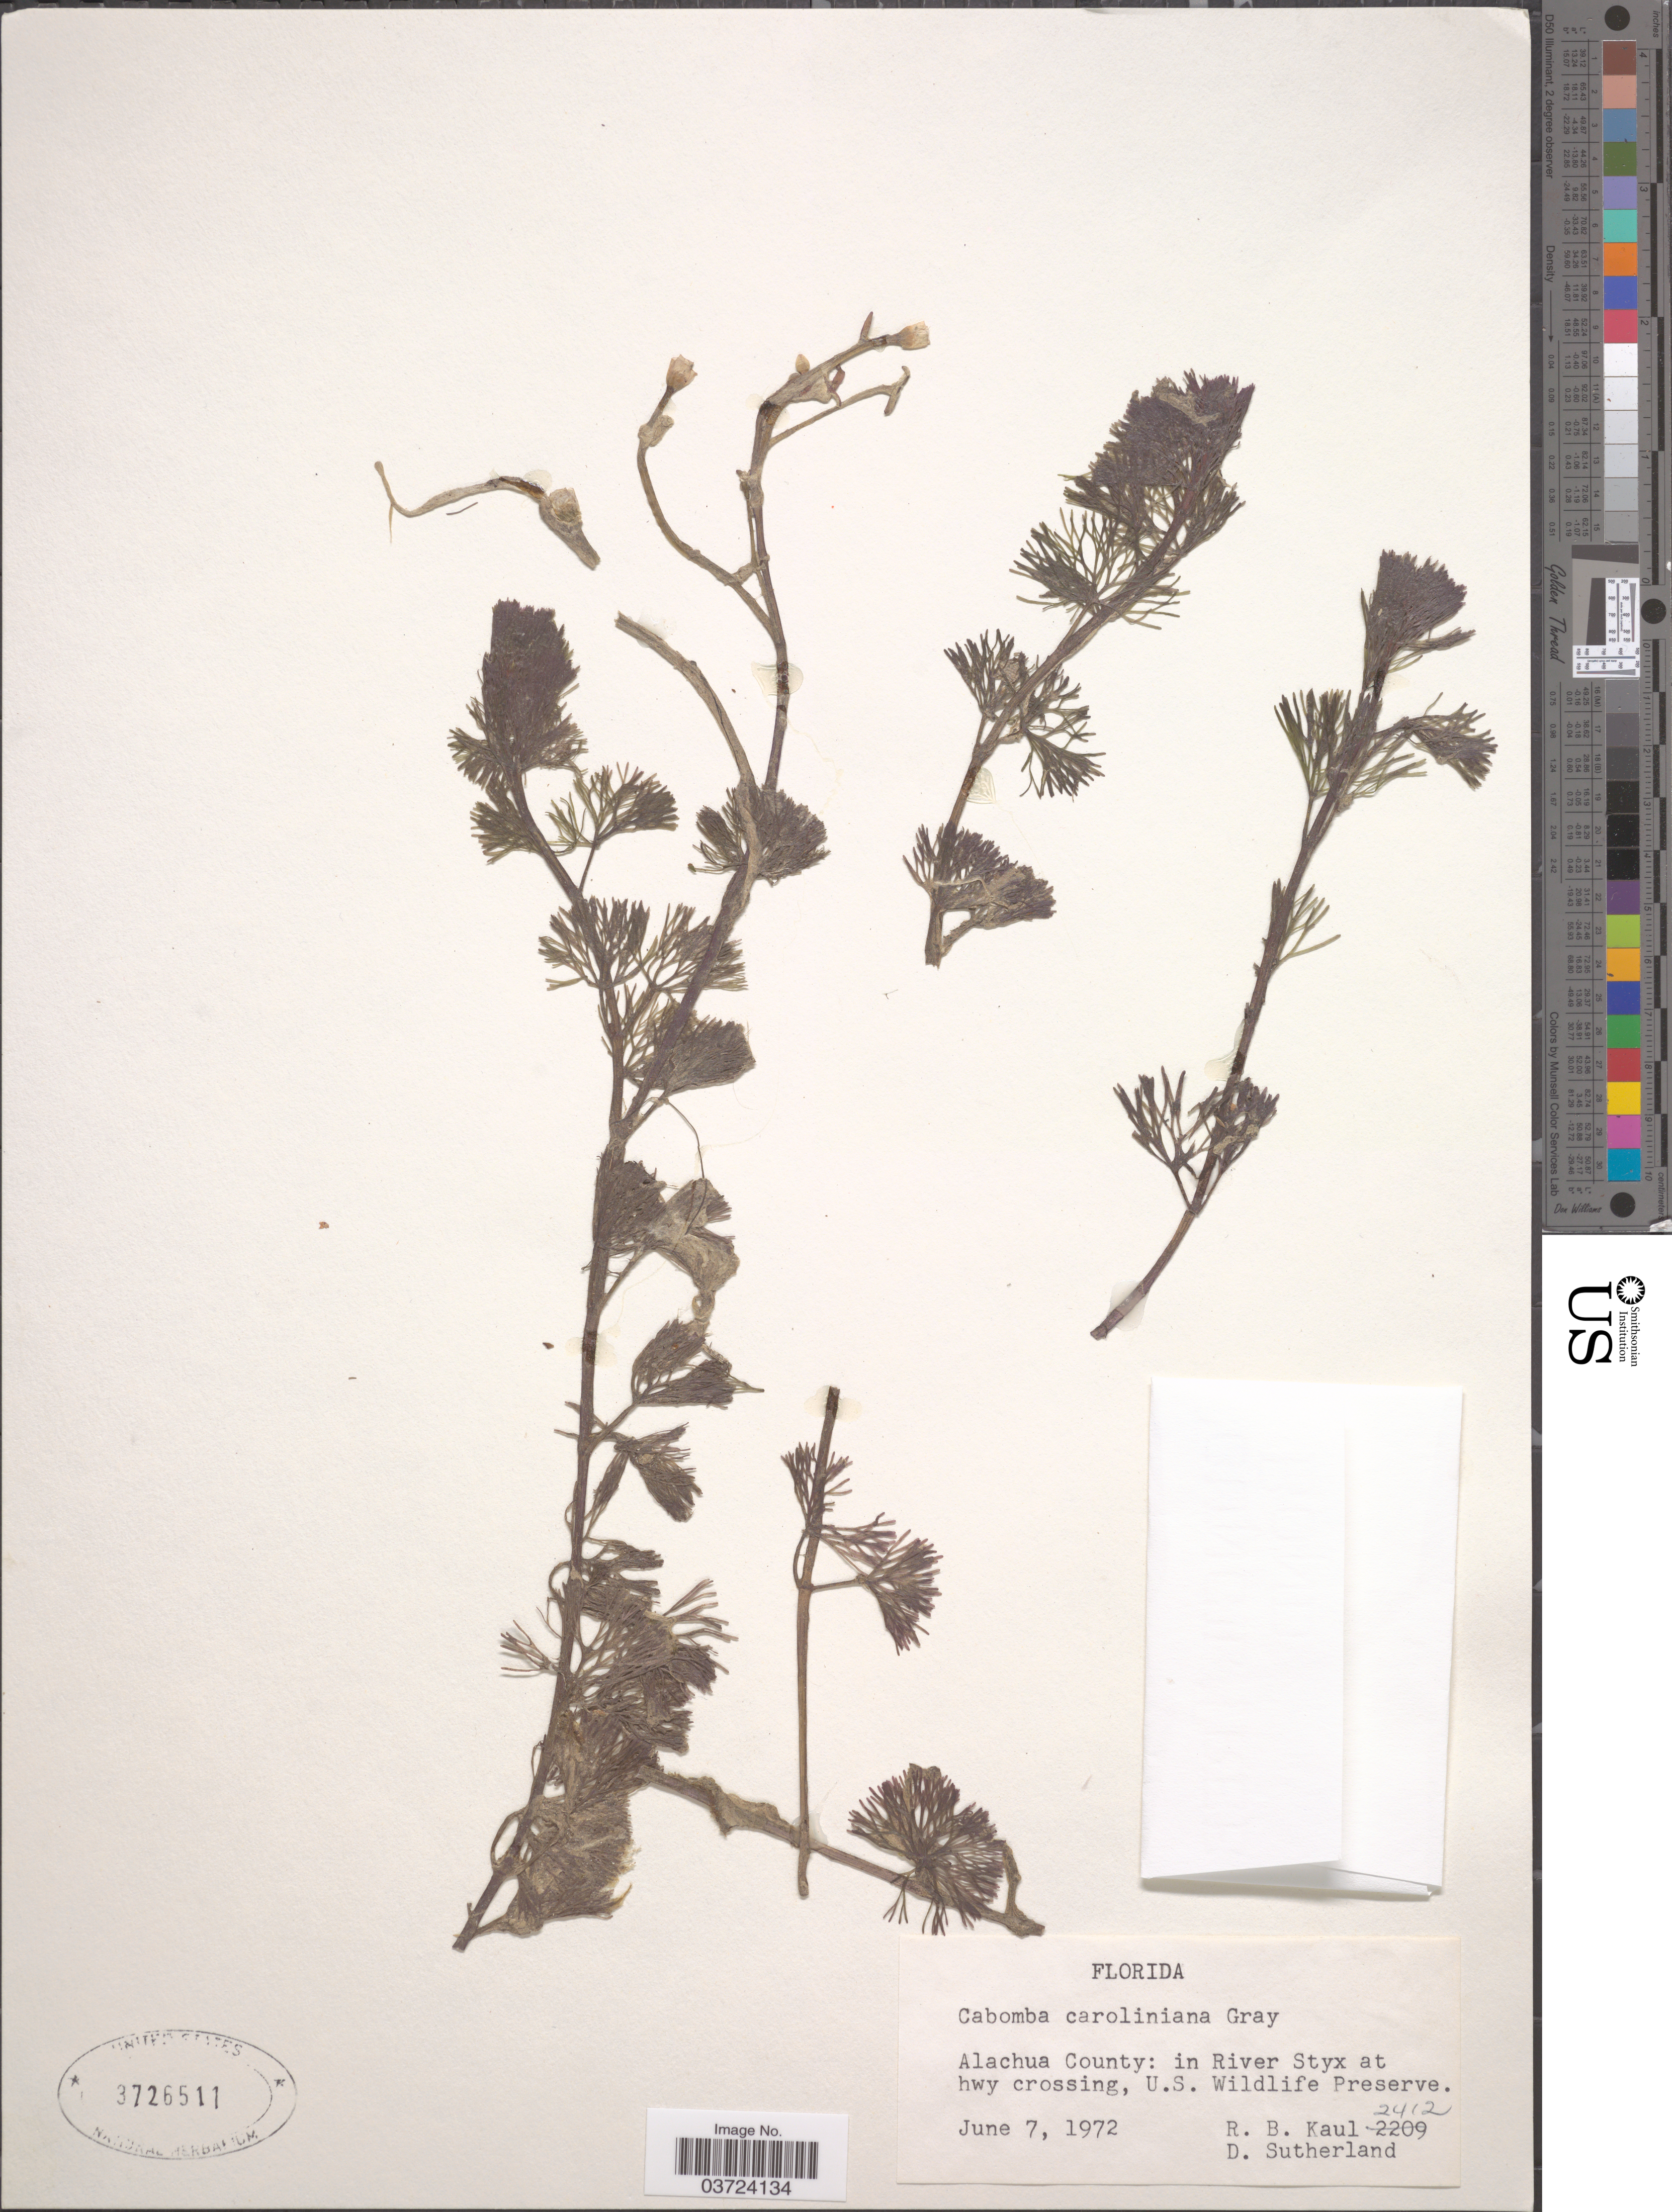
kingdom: Plantae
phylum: Tracheophyta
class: Magnoliopsida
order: Nymphaeales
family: Cabombaceae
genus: Cabomba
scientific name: Cabomba caroliniana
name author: A. Gray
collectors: R. Kaul & D. Sutherland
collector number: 2412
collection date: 1972-06-07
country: United States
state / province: Florida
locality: Alachua County: in River Styx at hwy crossing, U.S. Wildlife Reserve.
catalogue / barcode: US 3726511